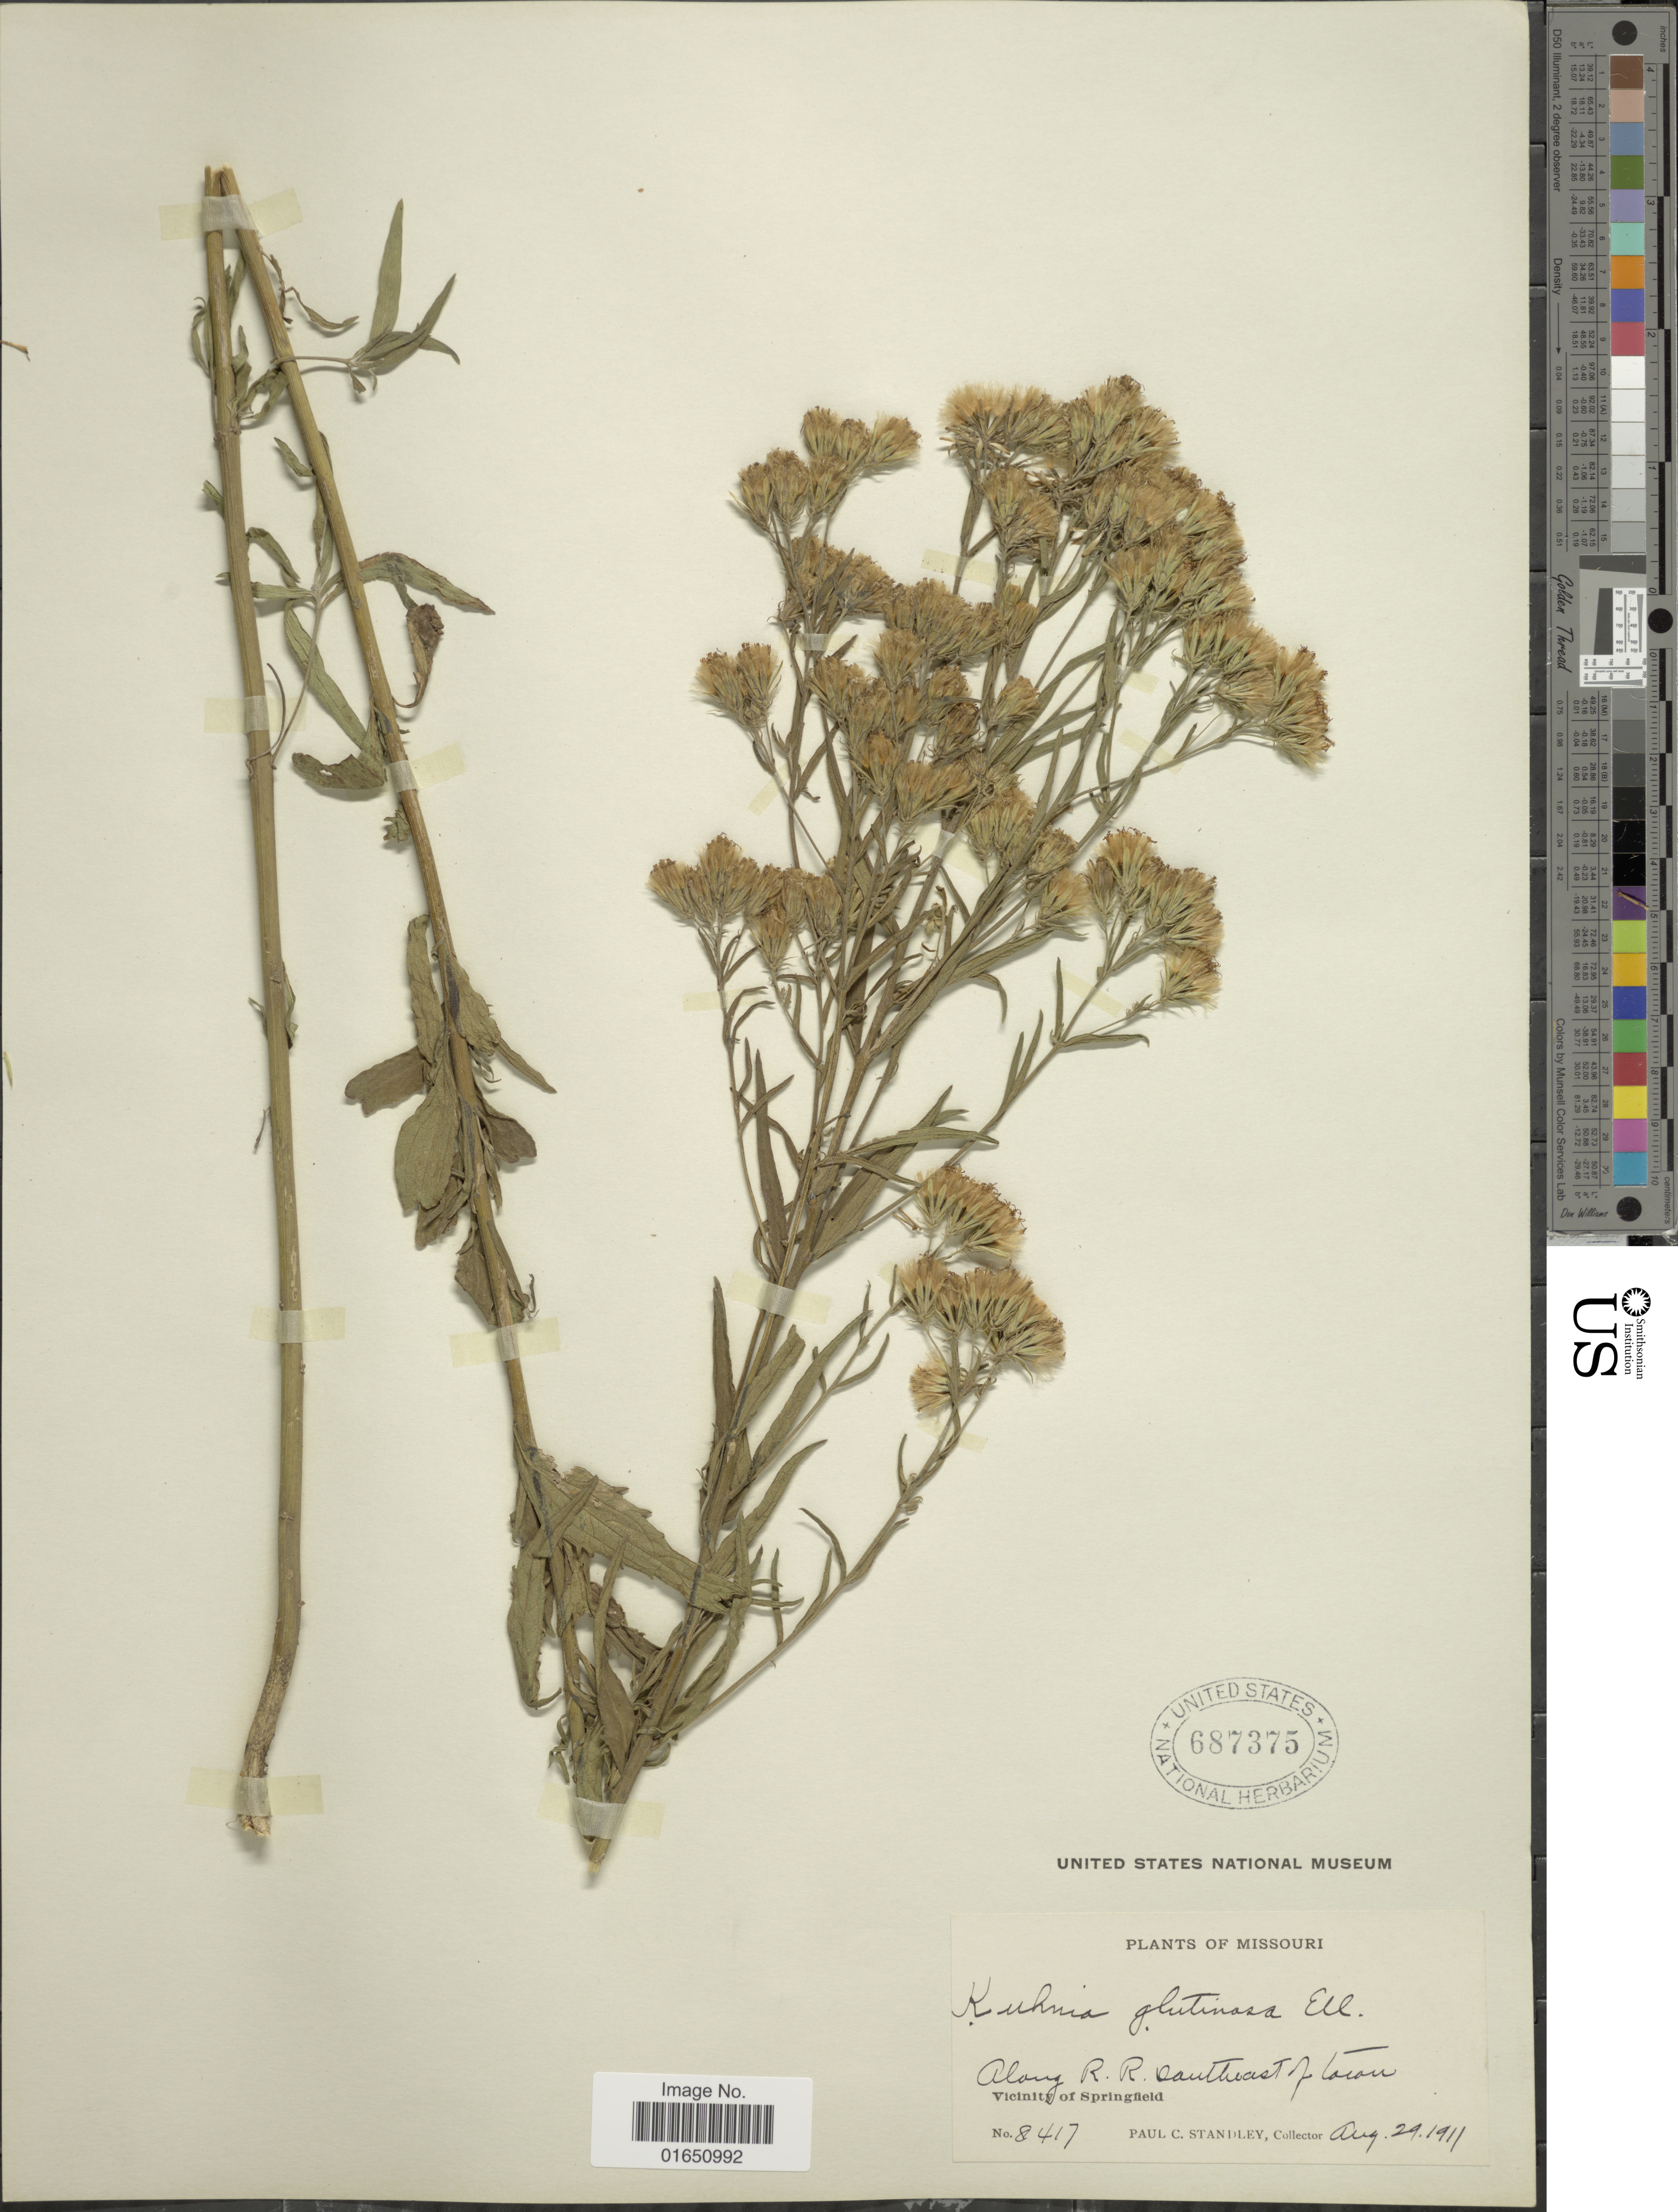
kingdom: Plantae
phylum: Tracheophyta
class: Magnoliopsida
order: Asterales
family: Asteraceae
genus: Brickellia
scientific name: Brickellia eupatorioides var. corymbulosa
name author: (Torr. & A. Gray) Shinners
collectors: P. C. Standley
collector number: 8417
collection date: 1911-08-29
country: United States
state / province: Missouri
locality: Along R.R. southeast of town, Vicinity of Springfield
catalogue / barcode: US 687375